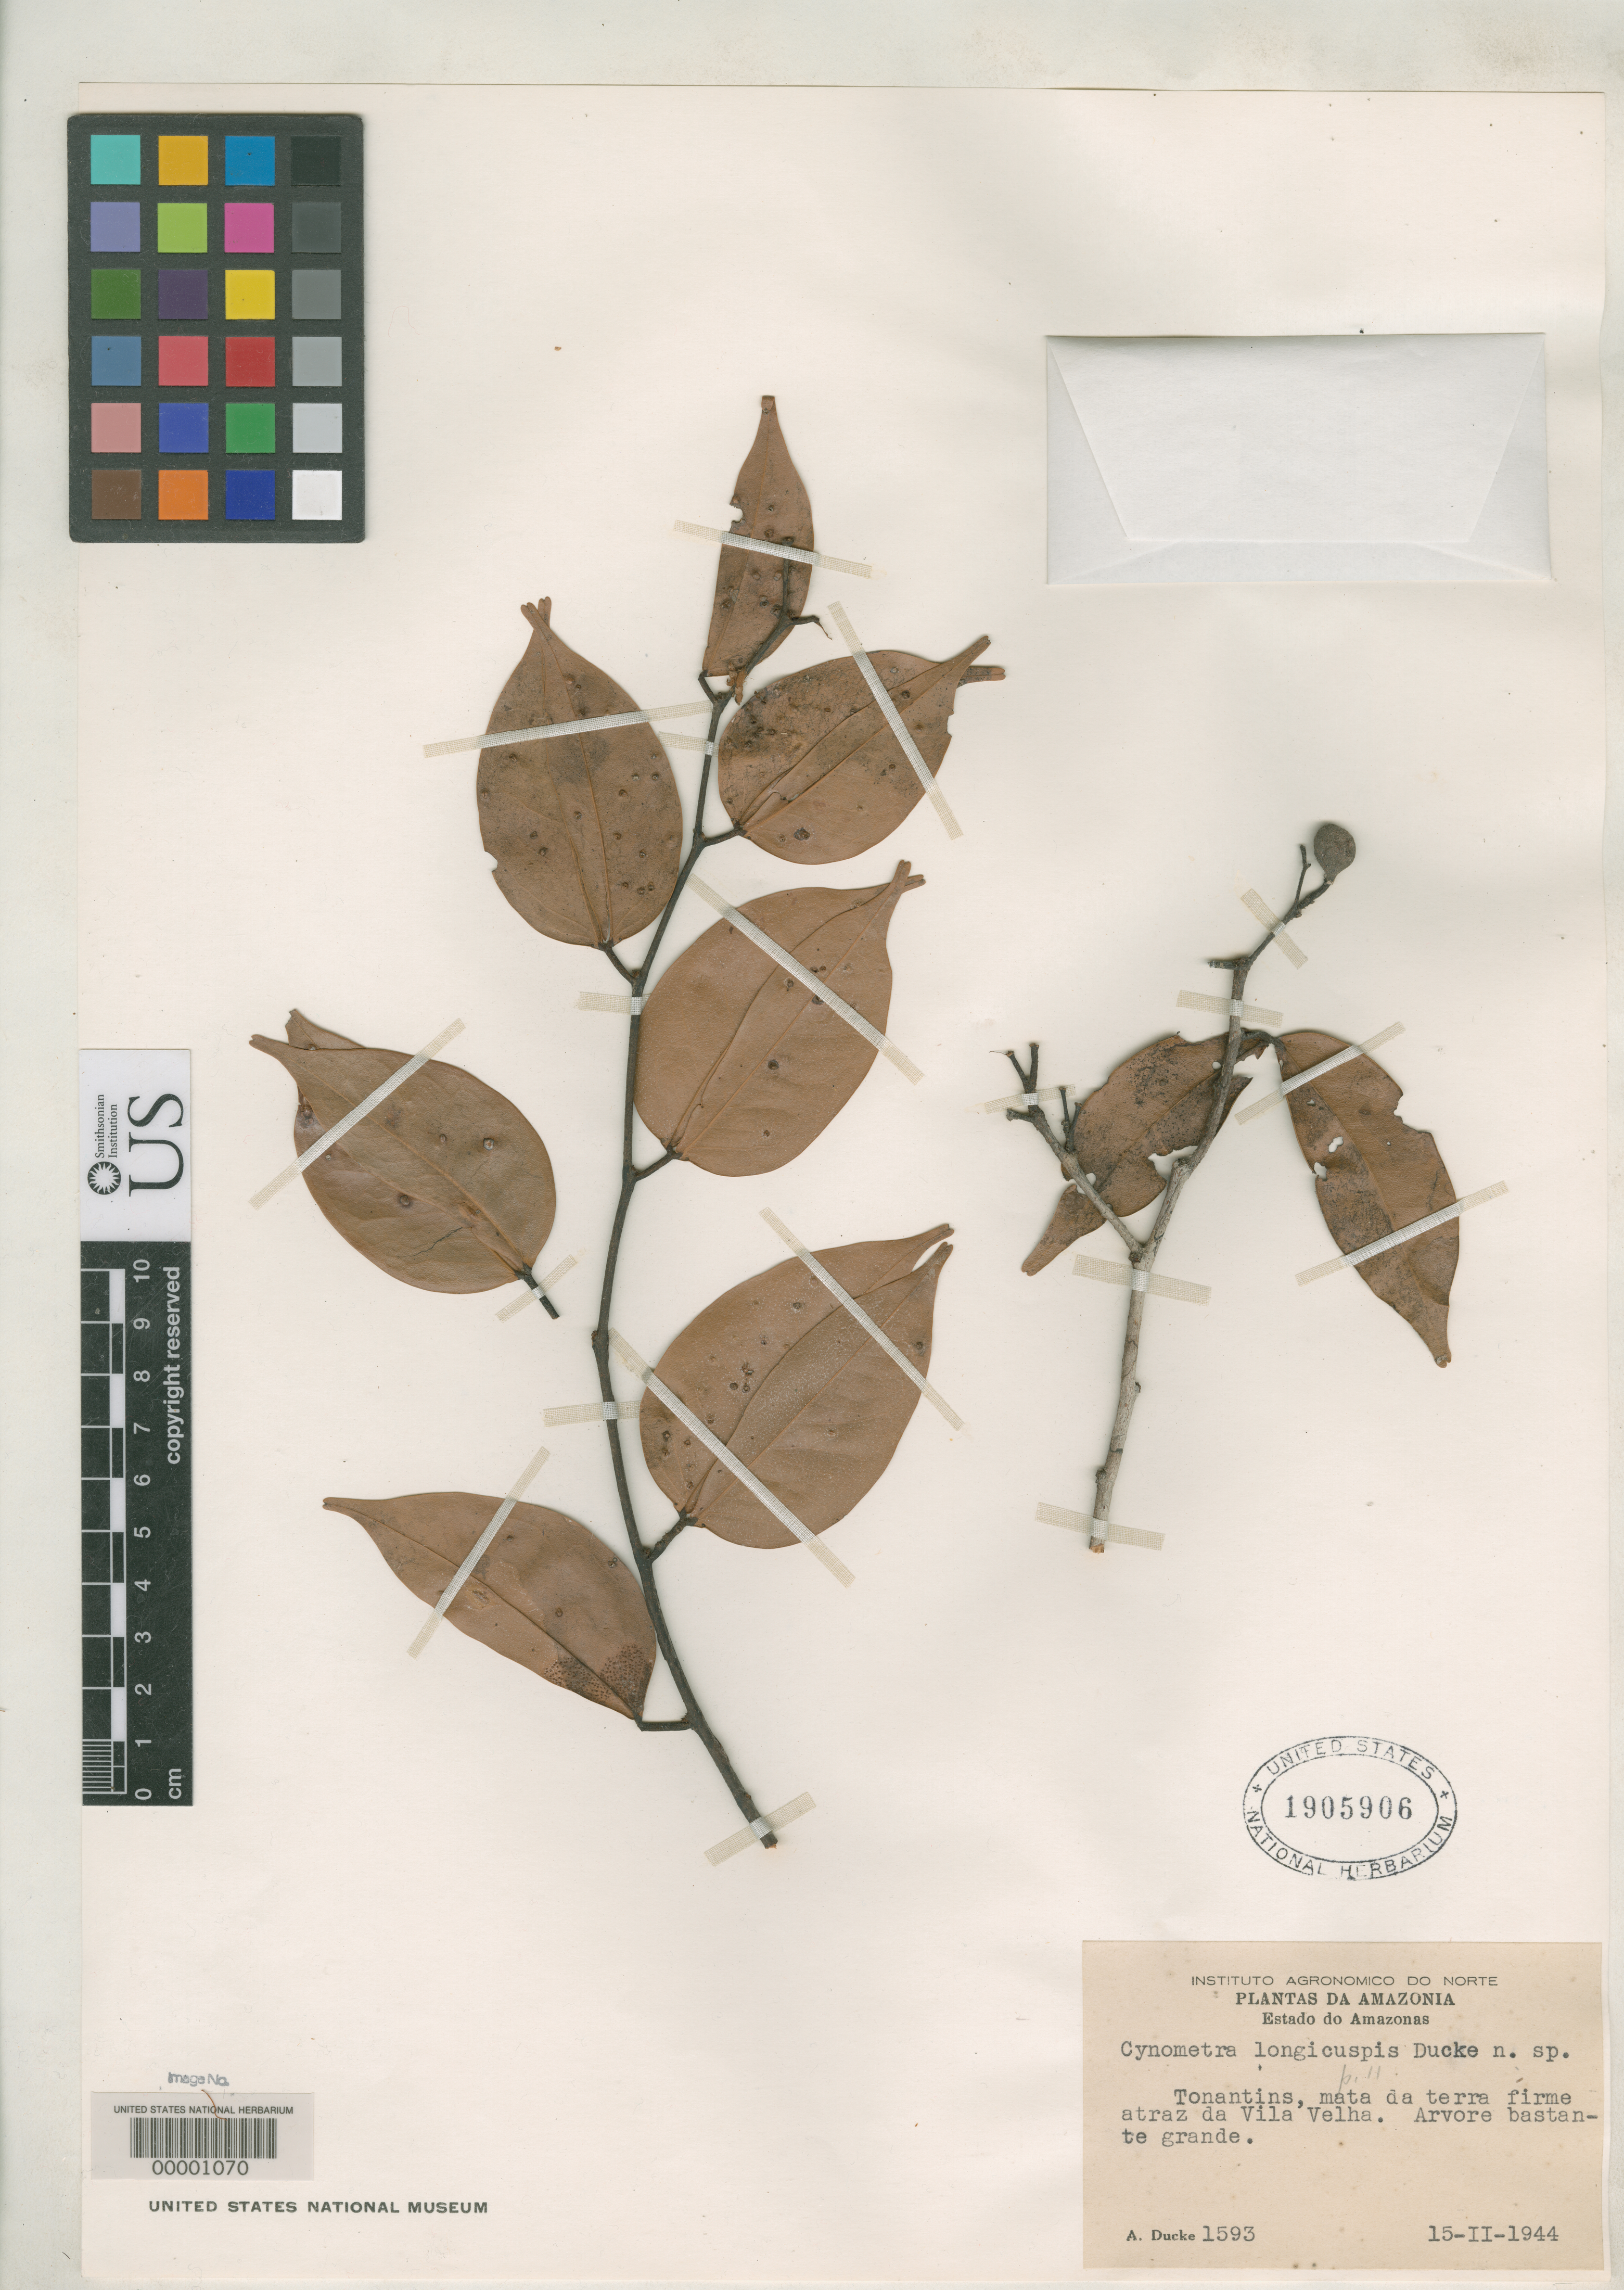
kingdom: Plantae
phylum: Tracheophyta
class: Magnoliopsida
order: Fabales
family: Fabaceae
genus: Cynometra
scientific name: Cynometra longicuspis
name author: Ducke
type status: Isotype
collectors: A. Ducke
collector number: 1593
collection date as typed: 15 Feb 1944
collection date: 1944-02-15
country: Brazil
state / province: Amazonas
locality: Vila Velha.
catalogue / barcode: US 1905906